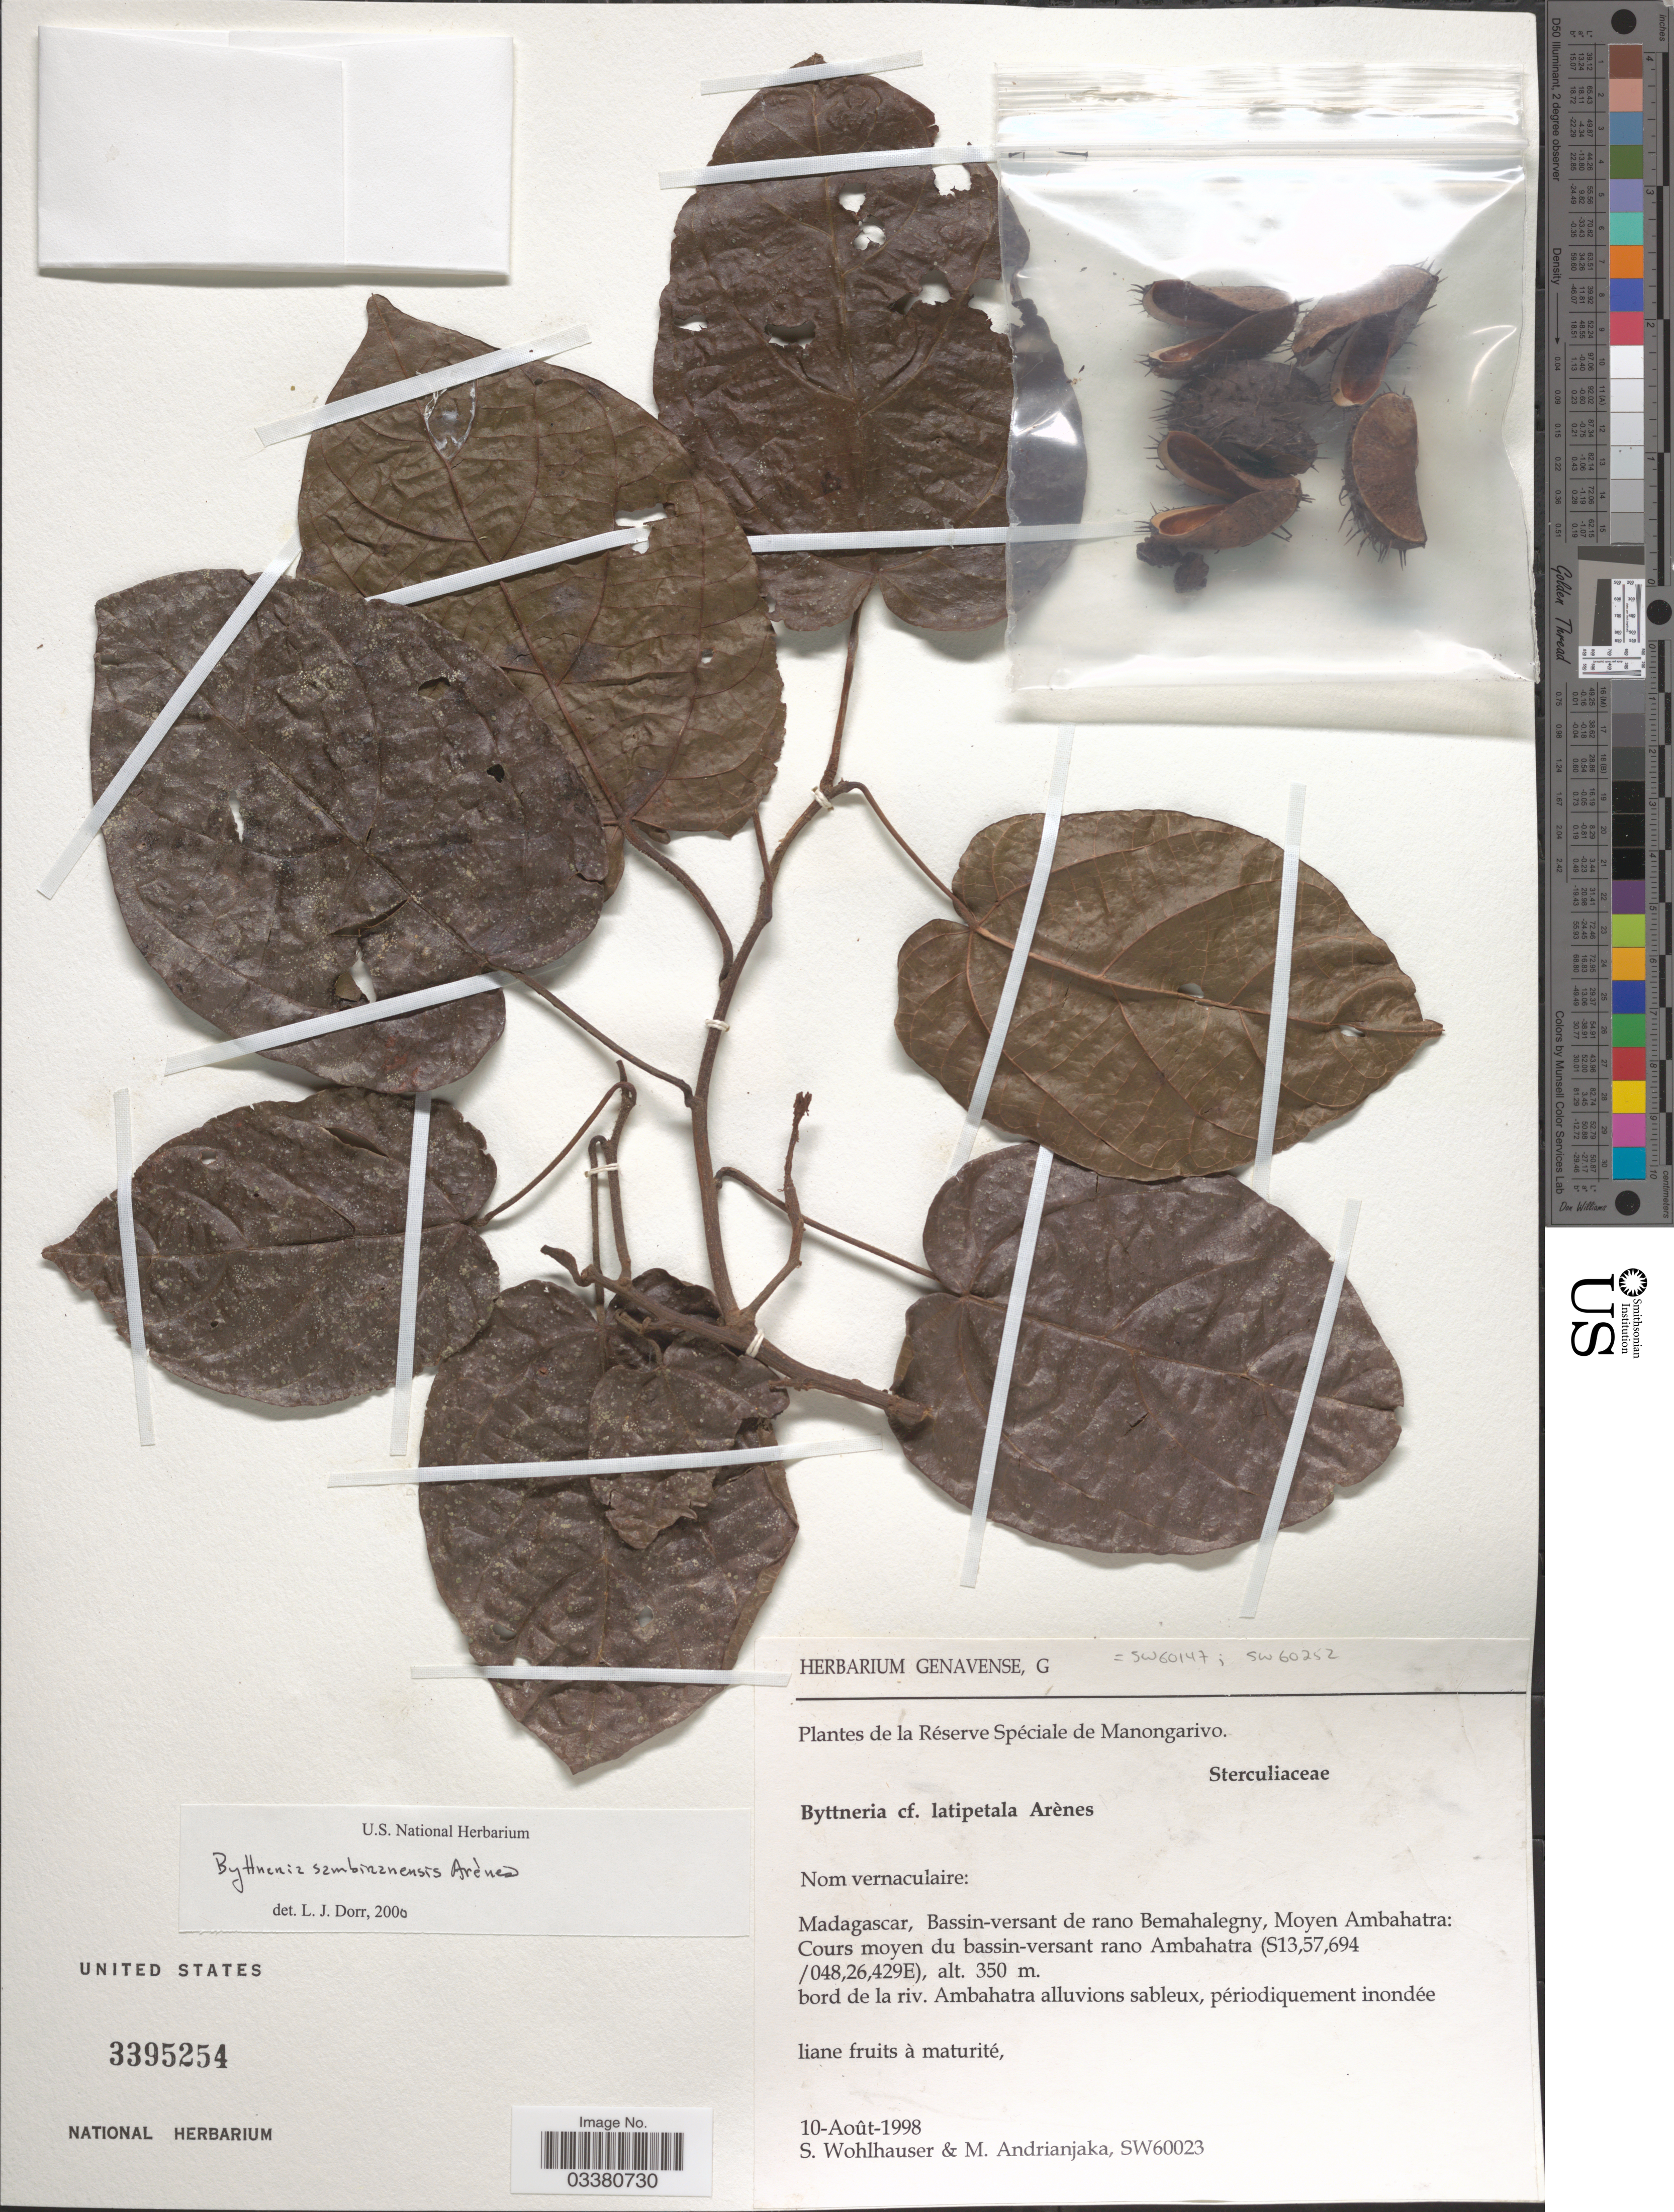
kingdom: Plantae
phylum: Tracheophyta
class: Magnoliopsida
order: Malvales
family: Malvaceae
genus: Byttneria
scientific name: Byttneria sambiranensis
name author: Arènes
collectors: S. Wohlhauser & R. Andrianjaka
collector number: SW60023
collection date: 1998-08-10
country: Madagascar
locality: De la Réserve Spéciale de Manongarivo. Bassin-versant de rano Bemahalegny, Moyen Ambahatra: Cours moyen du bassin-versant rano Ambahatra, bord de la riv.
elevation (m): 350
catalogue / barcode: US 3395254